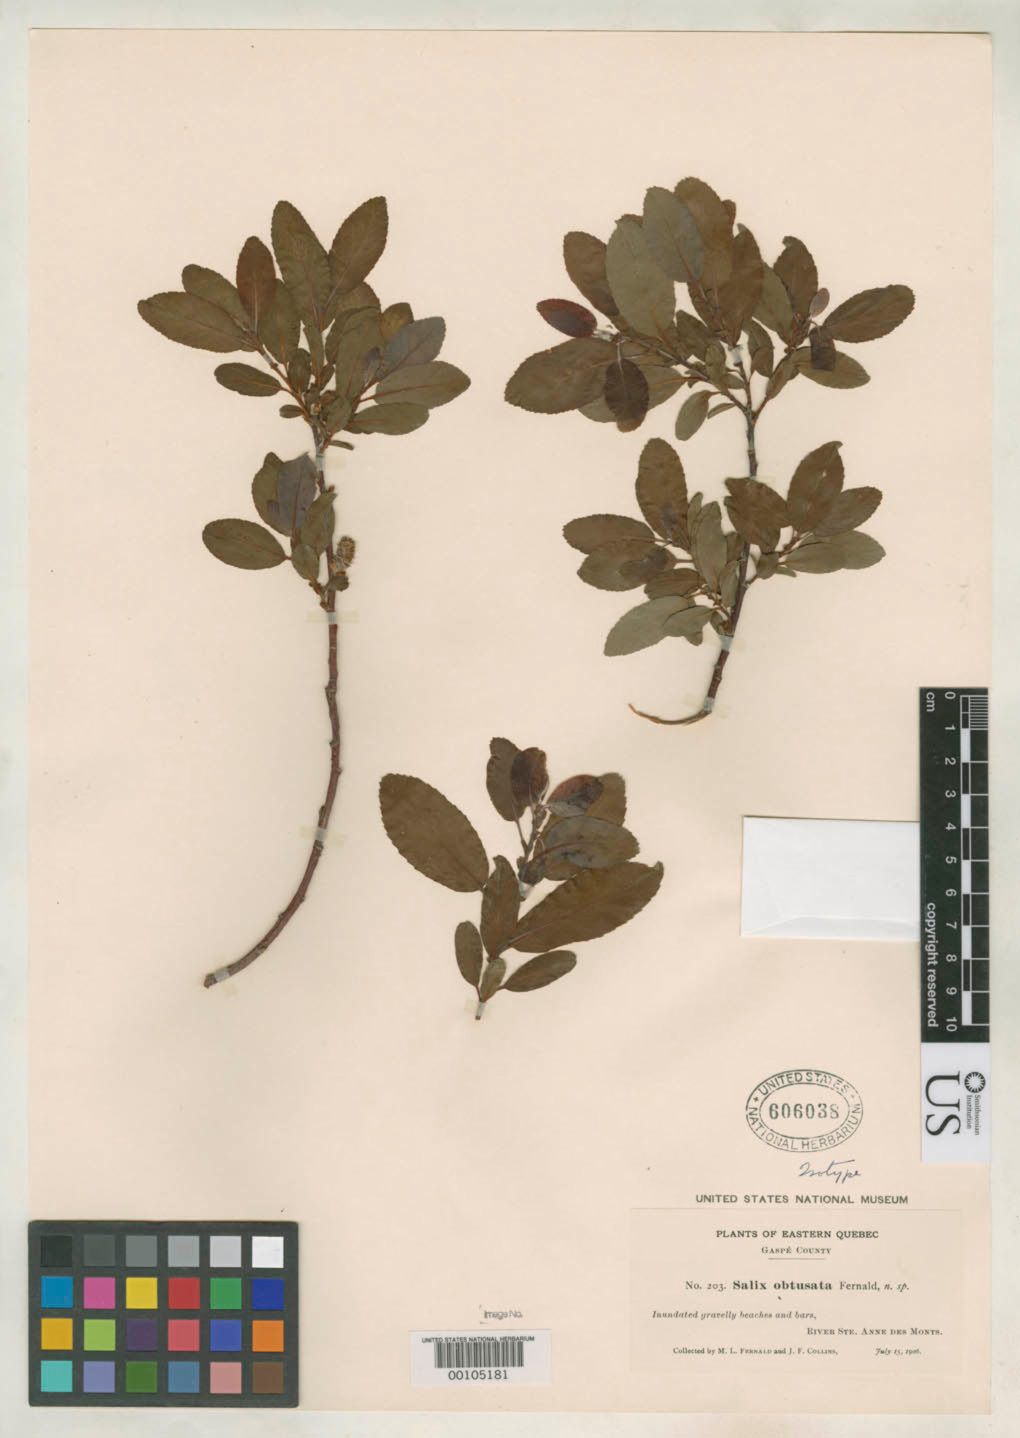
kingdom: Plantae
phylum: Tracheophyta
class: Magnoliopsida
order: Malpighiales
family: Salicaceae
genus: Salix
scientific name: Salix obtusata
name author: Fernald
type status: Isolectotype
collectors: M. L. Fernald & J. Collins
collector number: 203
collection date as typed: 15 Jul 1906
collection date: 1906-07-15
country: Canada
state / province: Quebec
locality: River Ste. Anne des Monts.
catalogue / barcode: US 606038